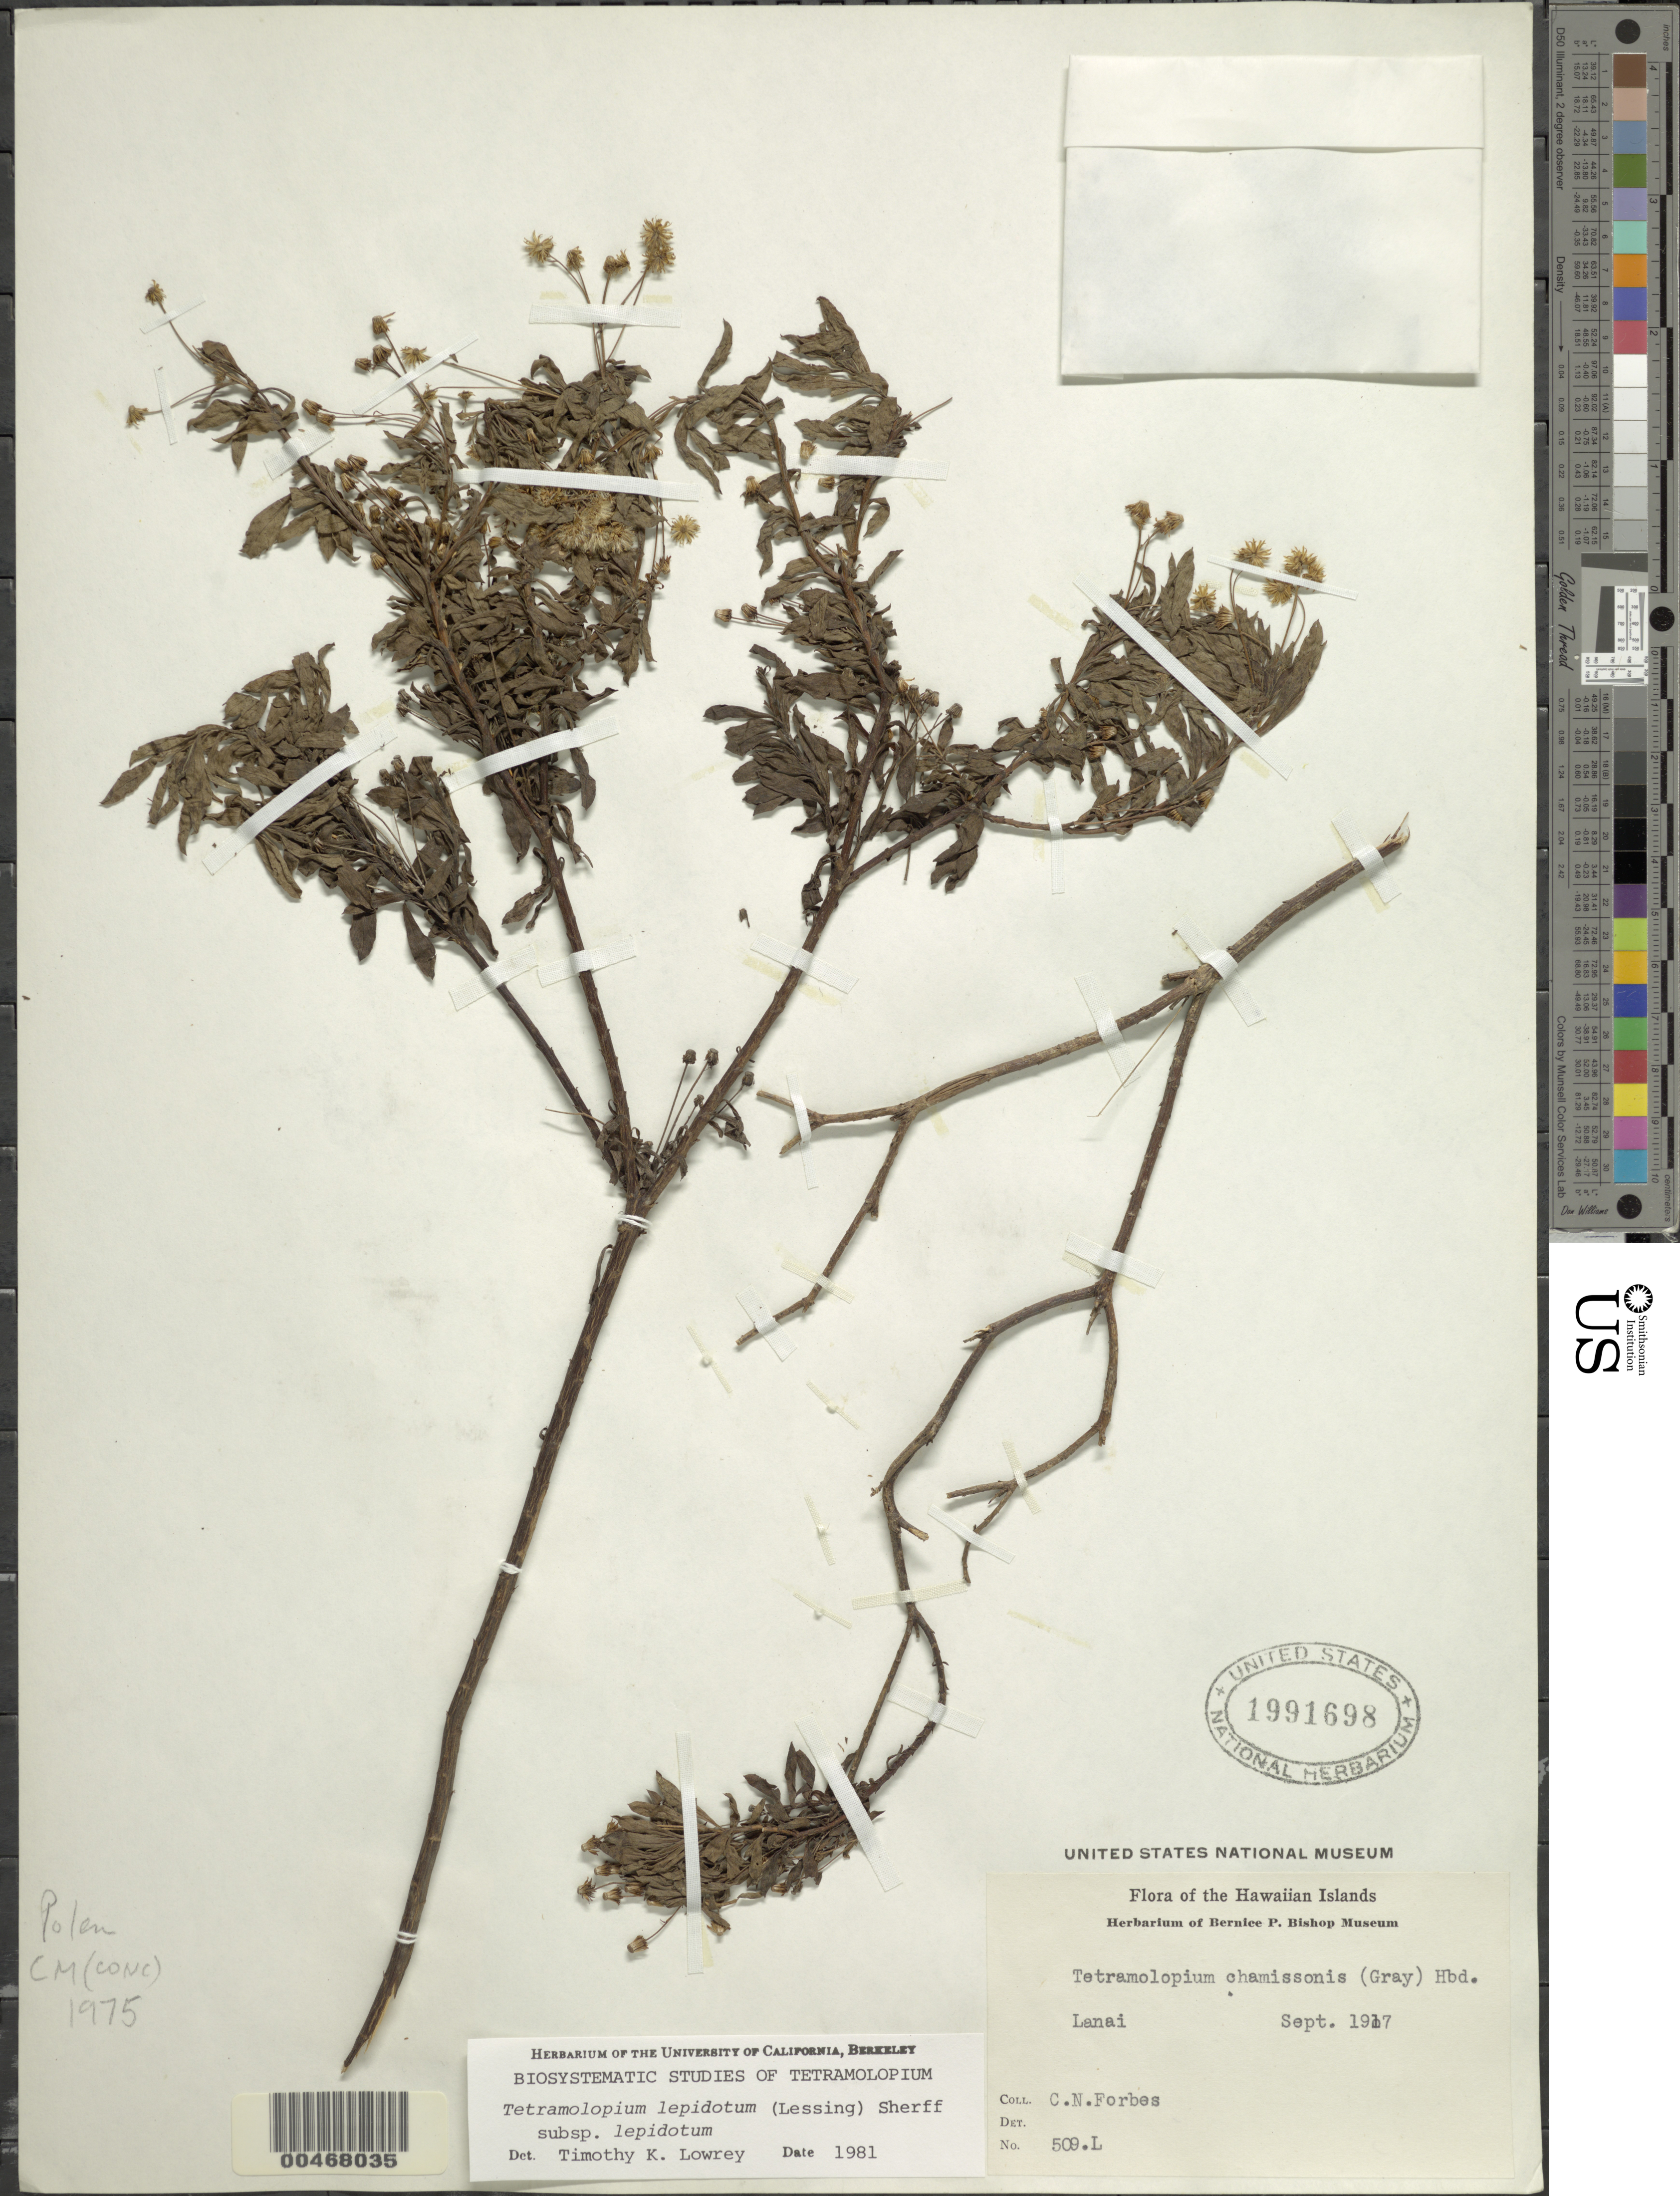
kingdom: Plantae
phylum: Tracheophyta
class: Magnoliopsida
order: Asterales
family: Asteraceae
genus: Tetramolopium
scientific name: Tetramolopium lepidotum subsp. lepidotum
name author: (Less.) Sherff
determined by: Lowrey, T. K.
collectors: C. N. Forbes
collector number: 509.L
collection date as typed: Sep 1917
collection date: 1917-09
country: United States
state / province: Hawaii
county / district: Maui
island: Lana'i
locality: Lanai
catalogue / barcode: US 1991698